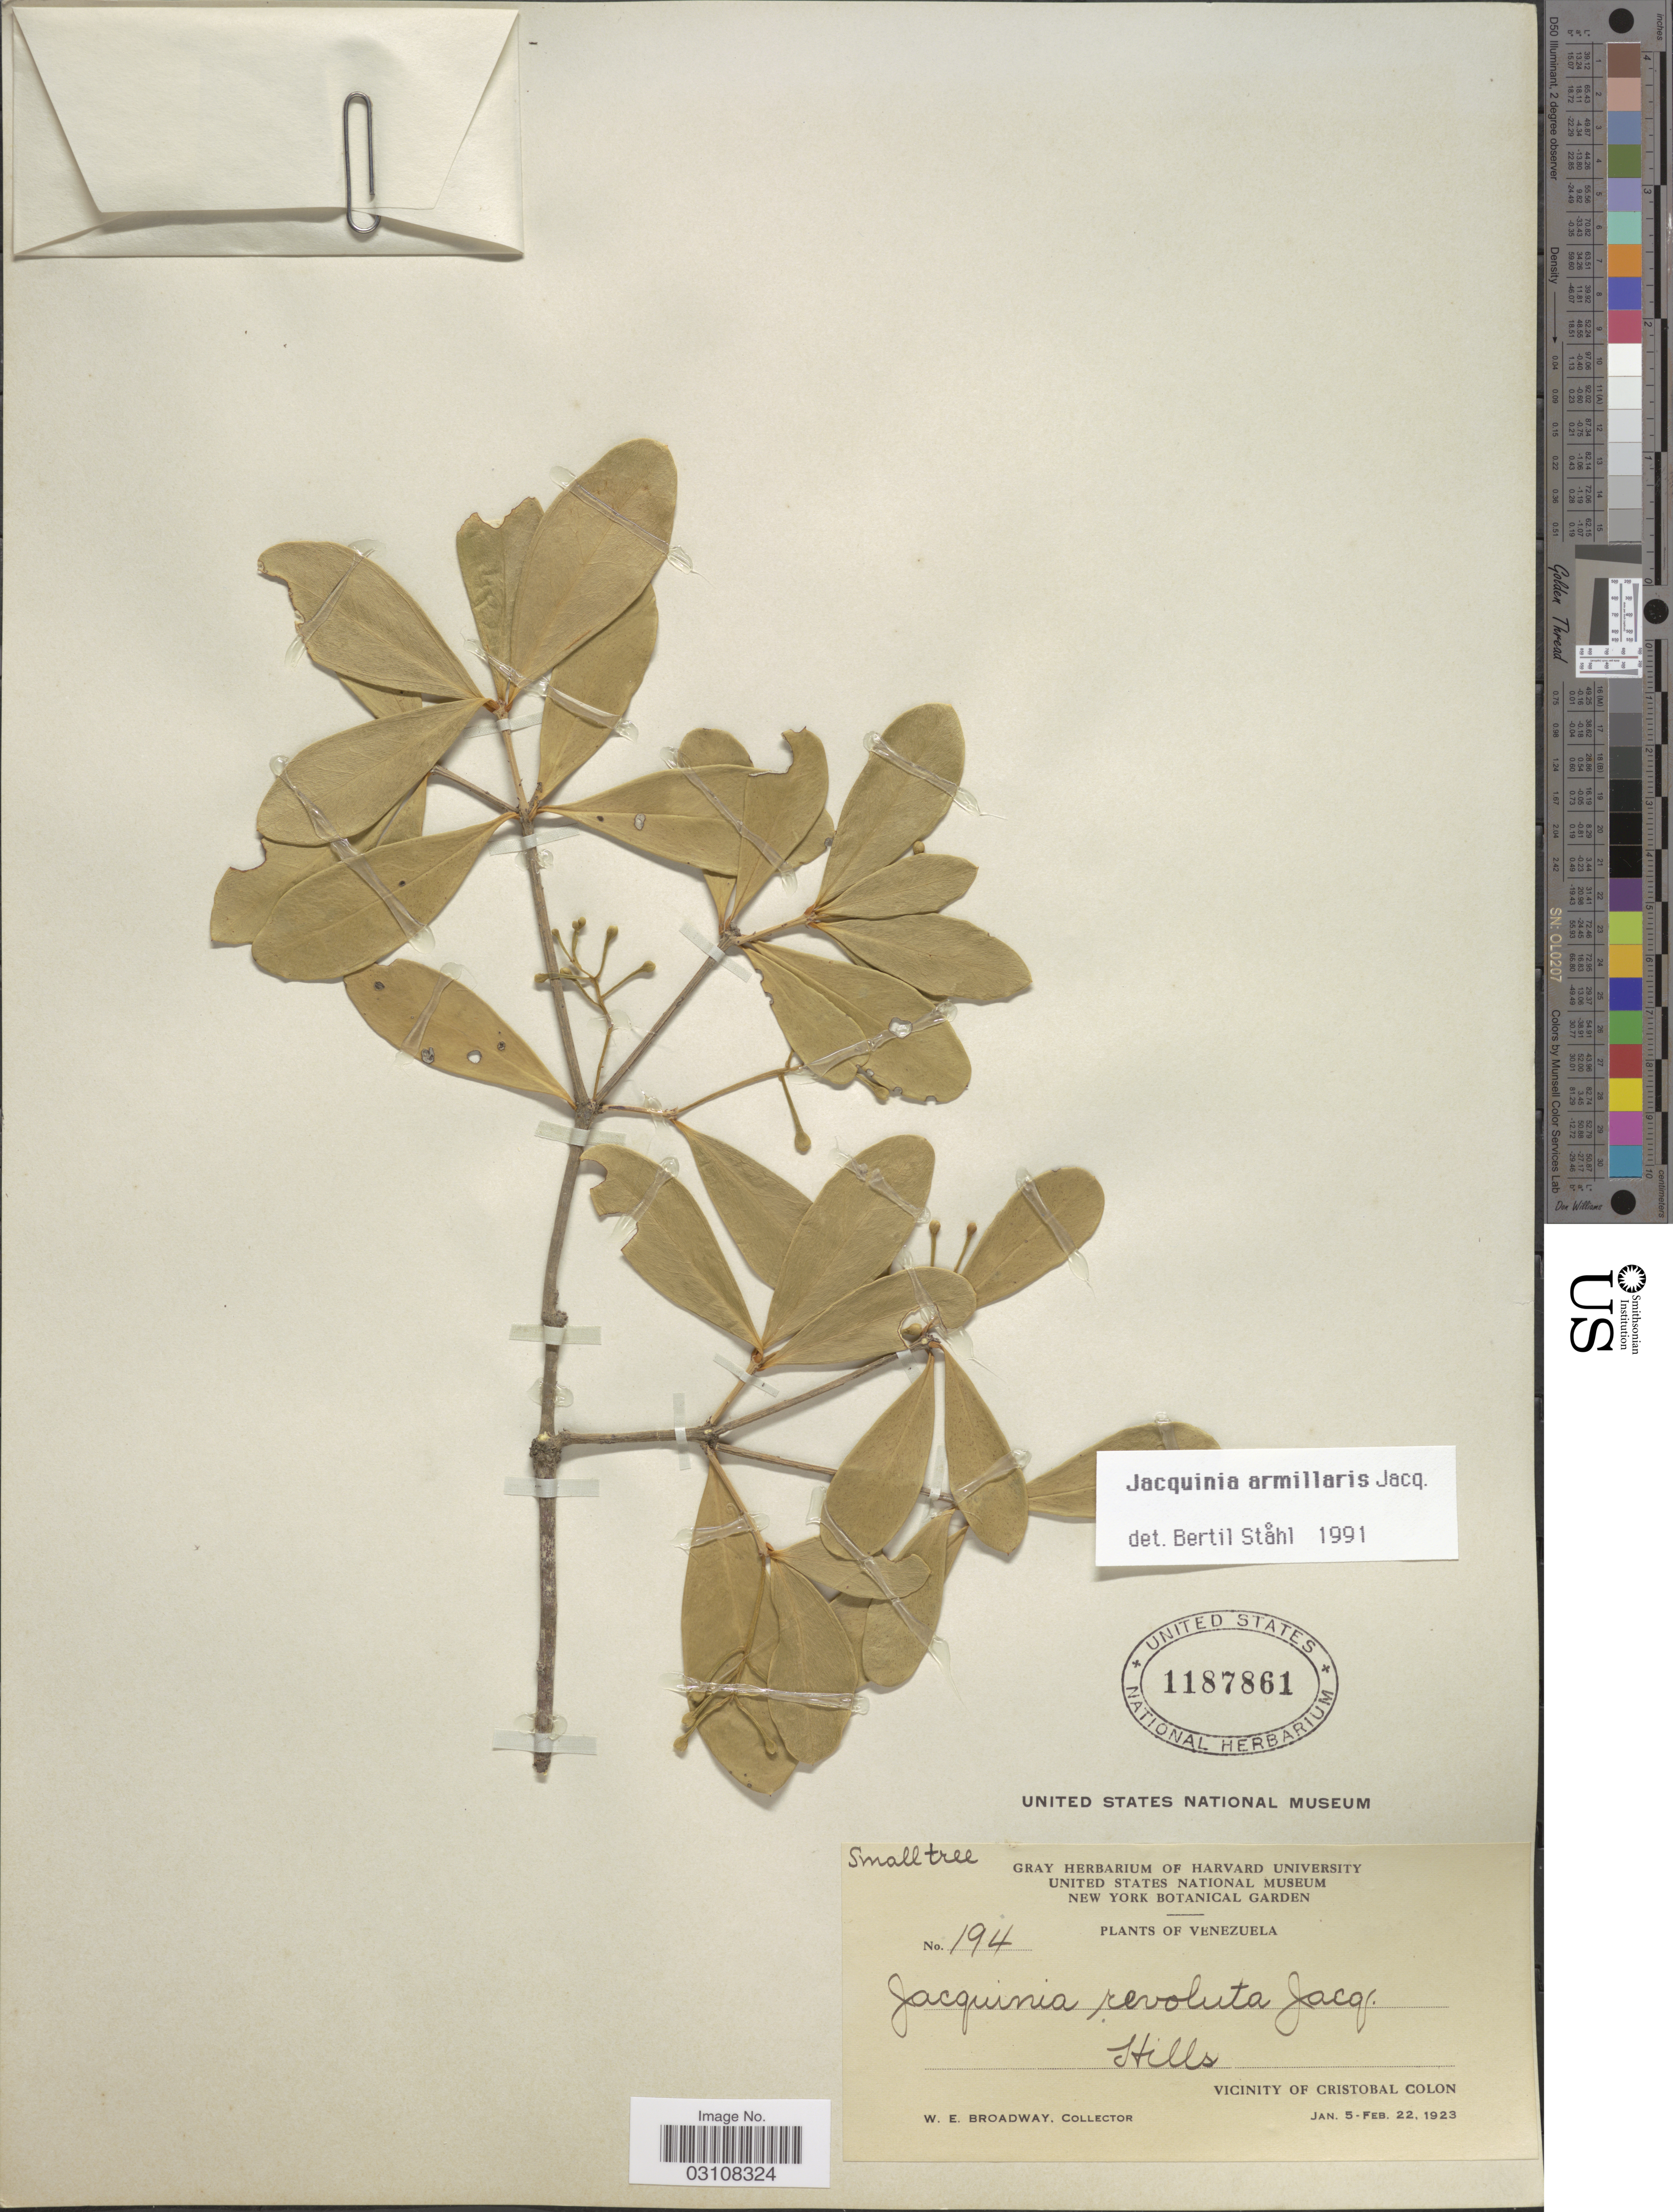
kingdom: Plantae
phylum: Tracheophyta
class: Magnoliopsida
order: Ericales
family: Primulaceae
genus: Jacquinia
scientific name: Jacquinia armillaris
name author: Jacq.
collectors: W. E. Broadway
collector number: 194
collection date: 1923-01-05/1923-02-22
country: Venezuela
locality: Hills. Vicinity of Cristobal Colon.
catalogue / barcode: US 1187861